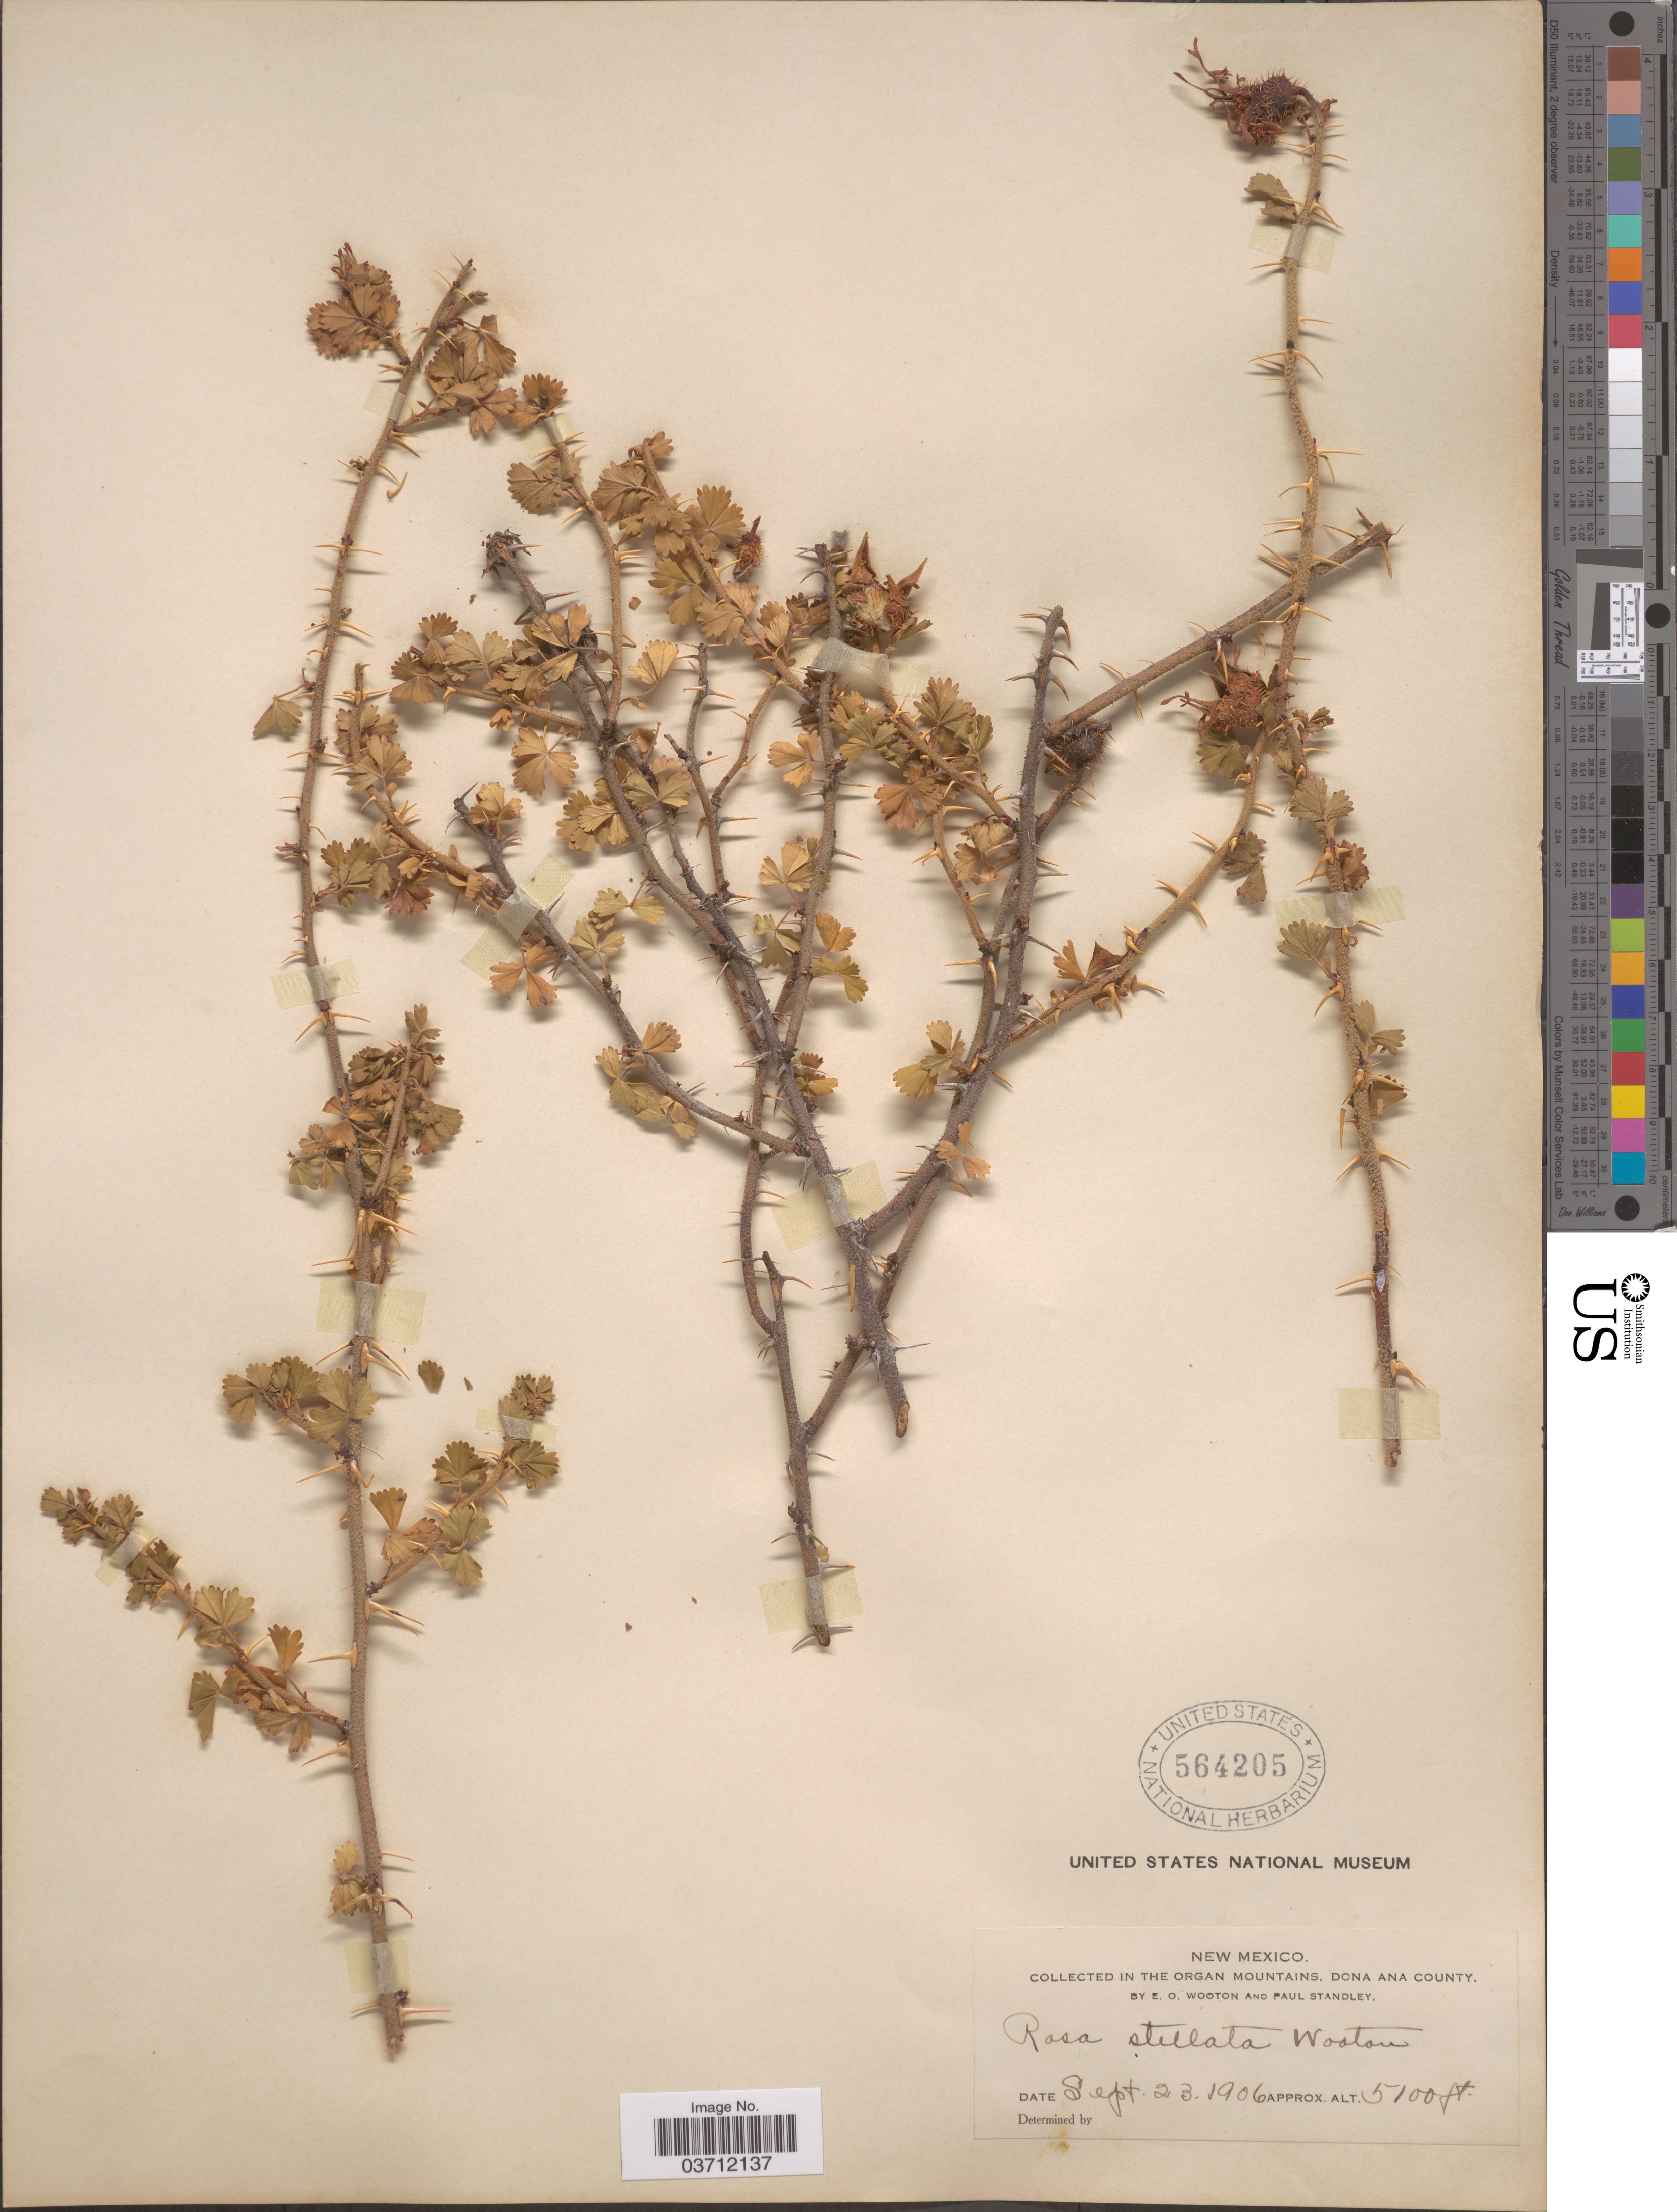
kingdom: Plantae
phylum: Tracheophyta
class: Magnoliopsida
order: Rosales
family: Rosaceae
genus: Rosa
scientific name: Rosa stellata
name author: Wooton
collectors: E. O. Wooton & P. C. Standley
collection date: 1906-09-23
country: United States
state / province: New Mexico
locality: In the Organ Mountains, Dona Ana County.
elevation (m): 1554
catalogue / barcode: US 564205